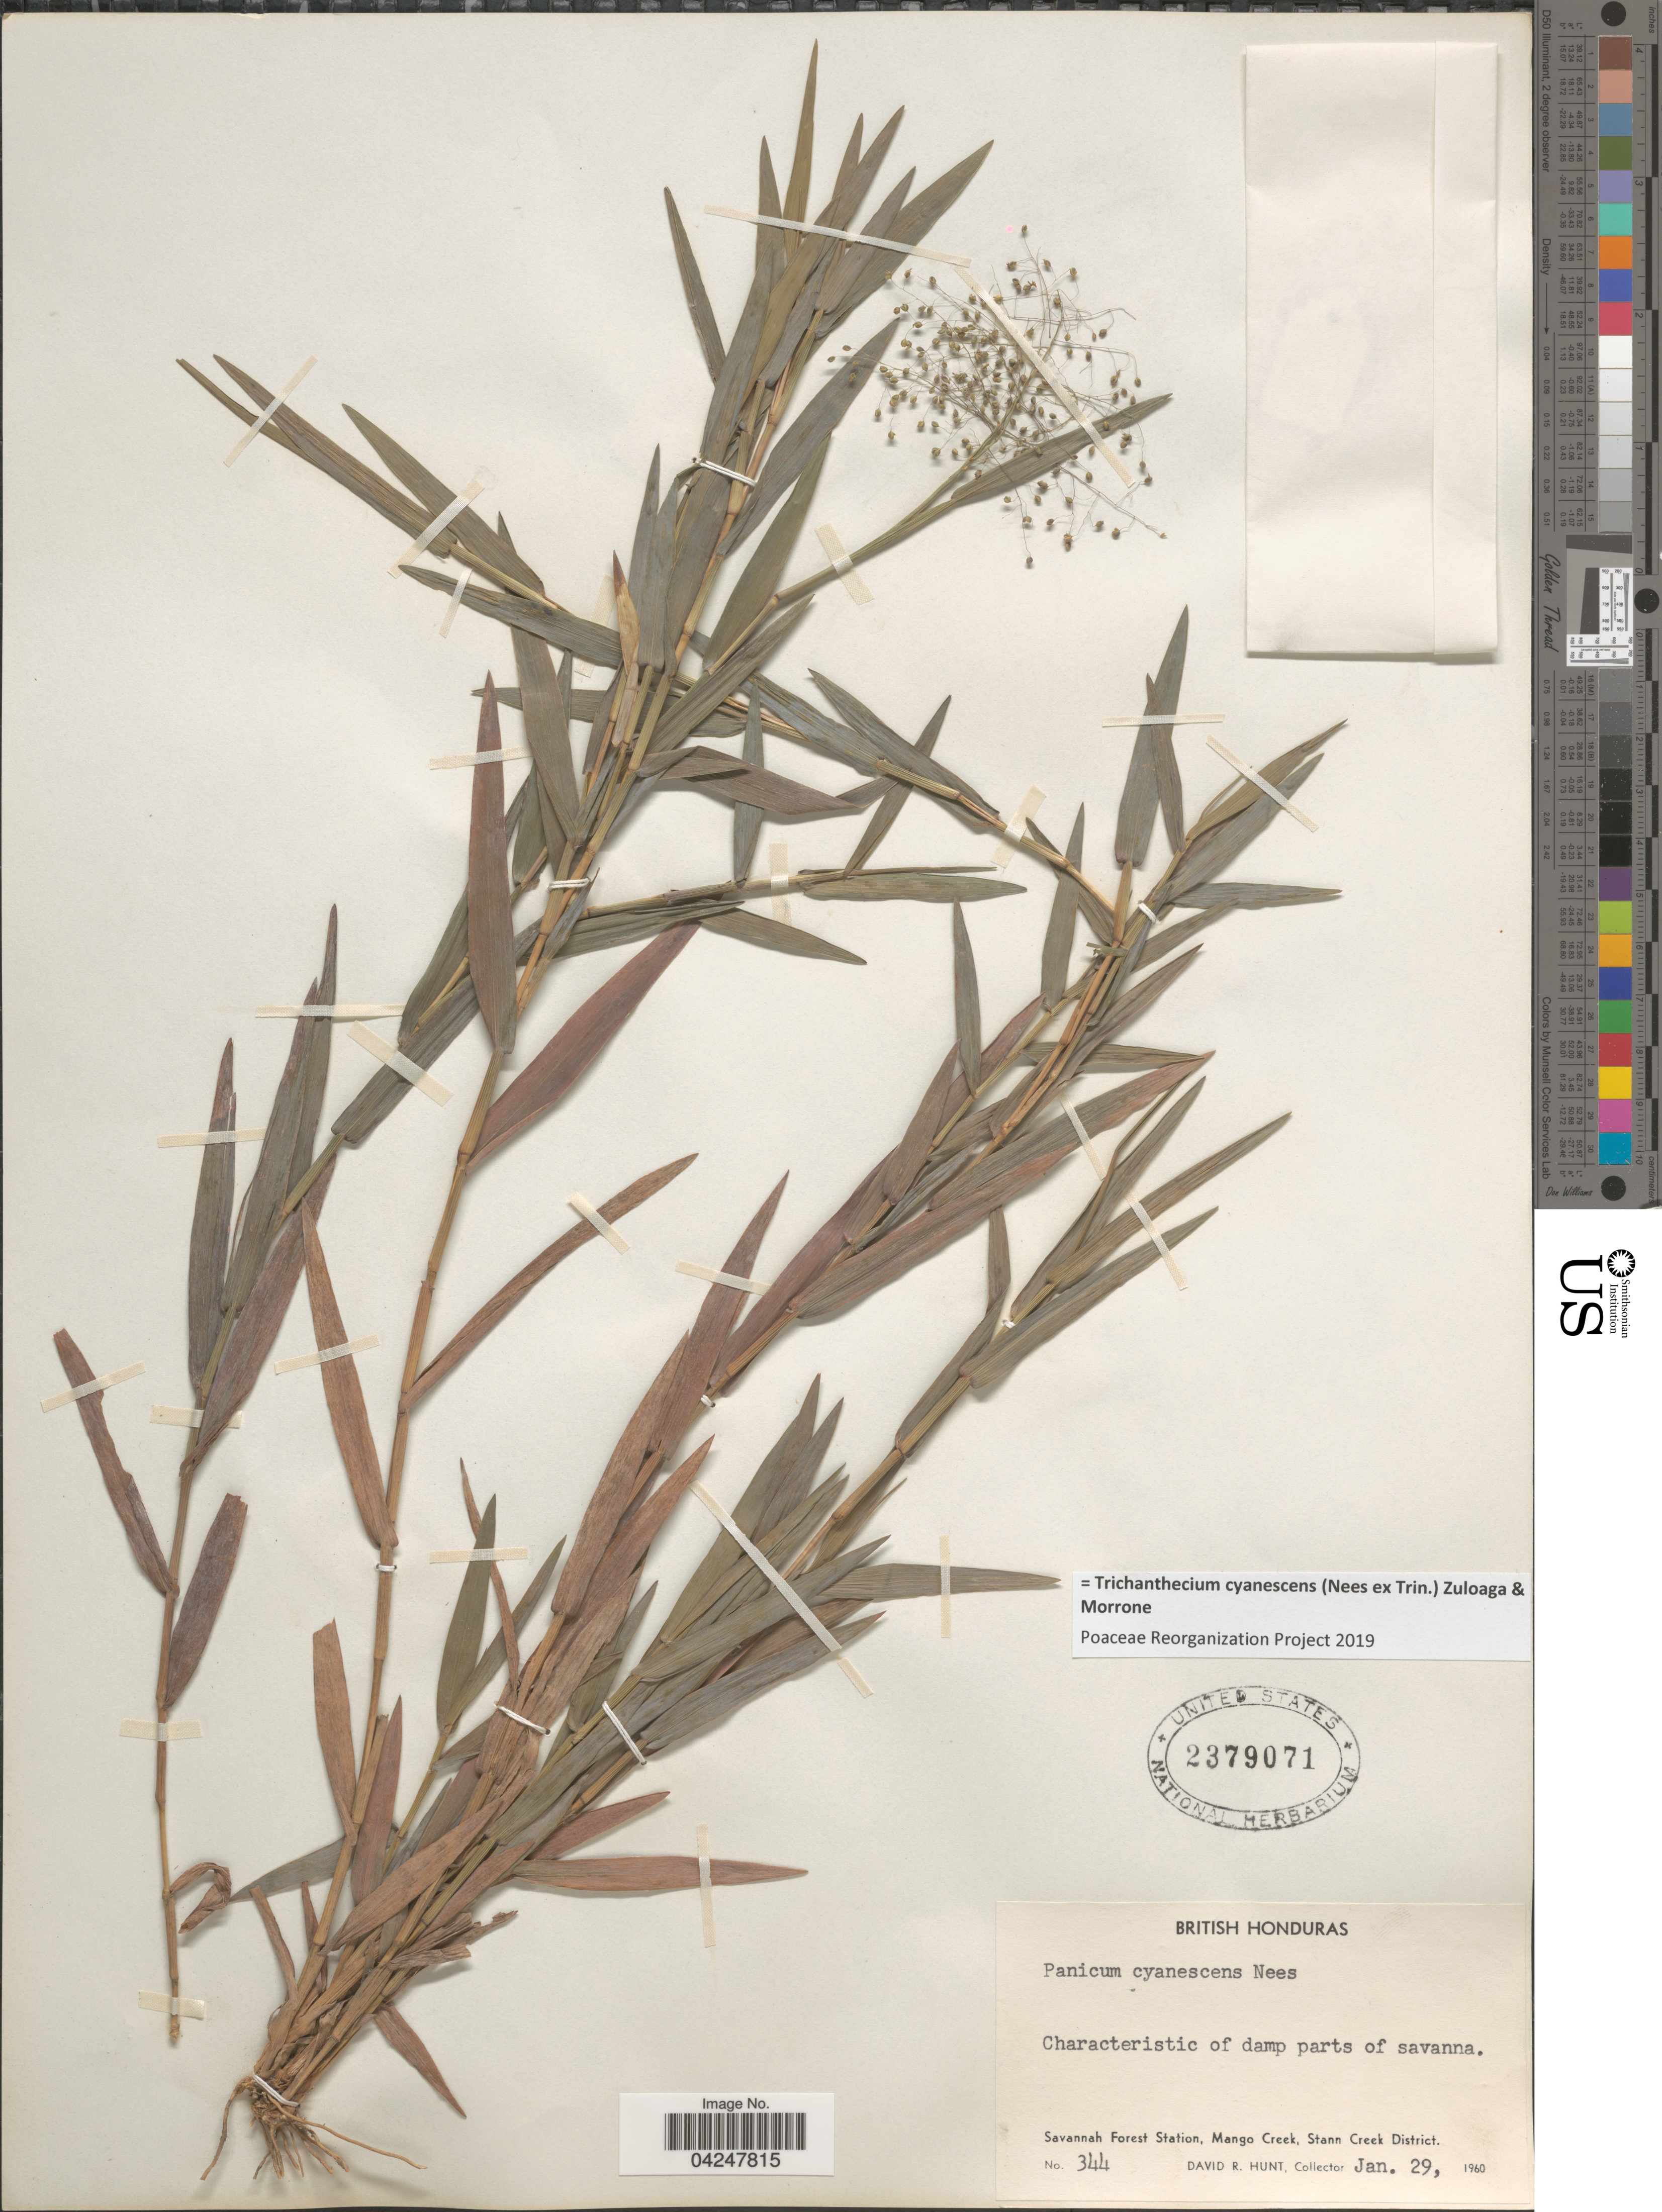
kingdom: Plantae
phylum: Tracheophyta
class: Liliopsida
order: Poales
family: Poaceae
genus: Trichanthecium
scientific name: Trichanthecium cyanescens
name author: (Nees ex Trin.) Zuloaga & Morrone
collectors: D. R. Hunt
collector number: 344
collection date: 1960-01-29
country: Belize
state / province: Stann Creek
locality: British Honduras. Savannah Forest Station, Mango Creek, Stann Creek District.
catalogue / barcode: US 2379071